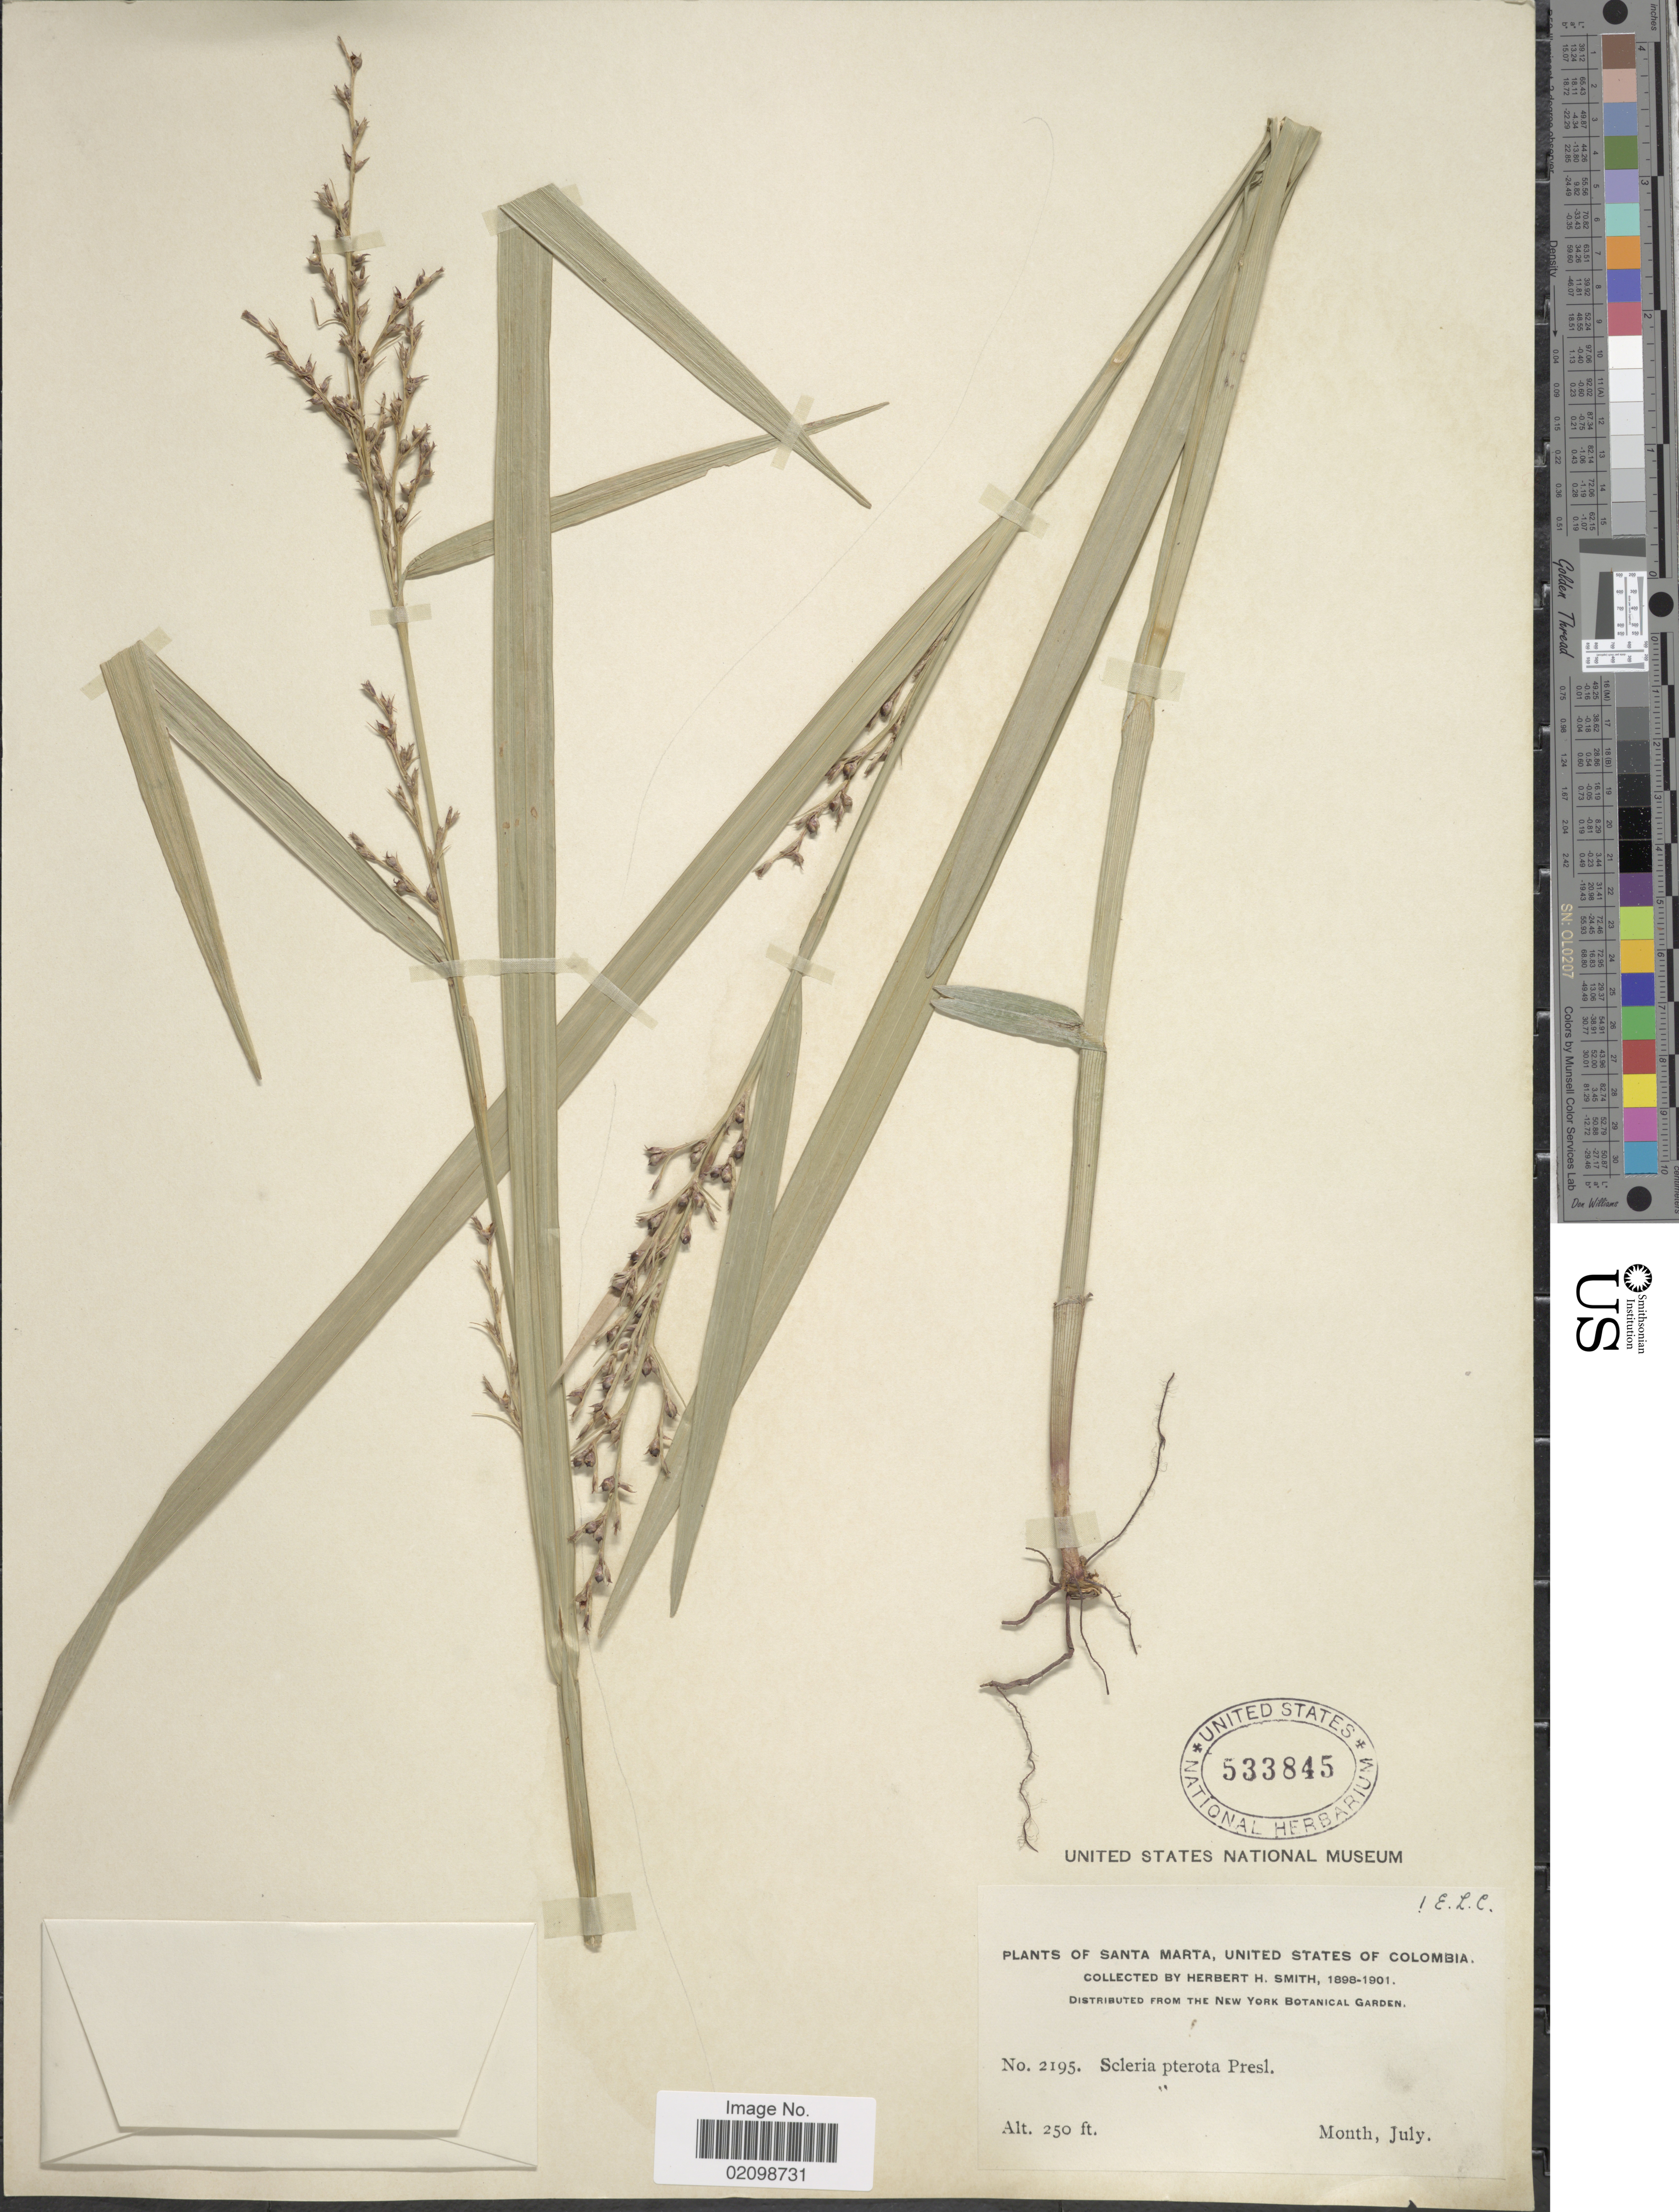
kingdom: Plantae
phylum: Tracheophyta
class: Liliopsida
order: Poales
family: Cyperaceae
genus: Scleria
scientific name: Scleria gaertneri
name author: Raddi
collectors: Herbert H. Smith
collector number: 2195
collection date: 1898-07/1901-07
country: Colombia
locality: Santa Marta, United States of Colombia.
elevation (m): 76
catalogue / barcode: US 533845